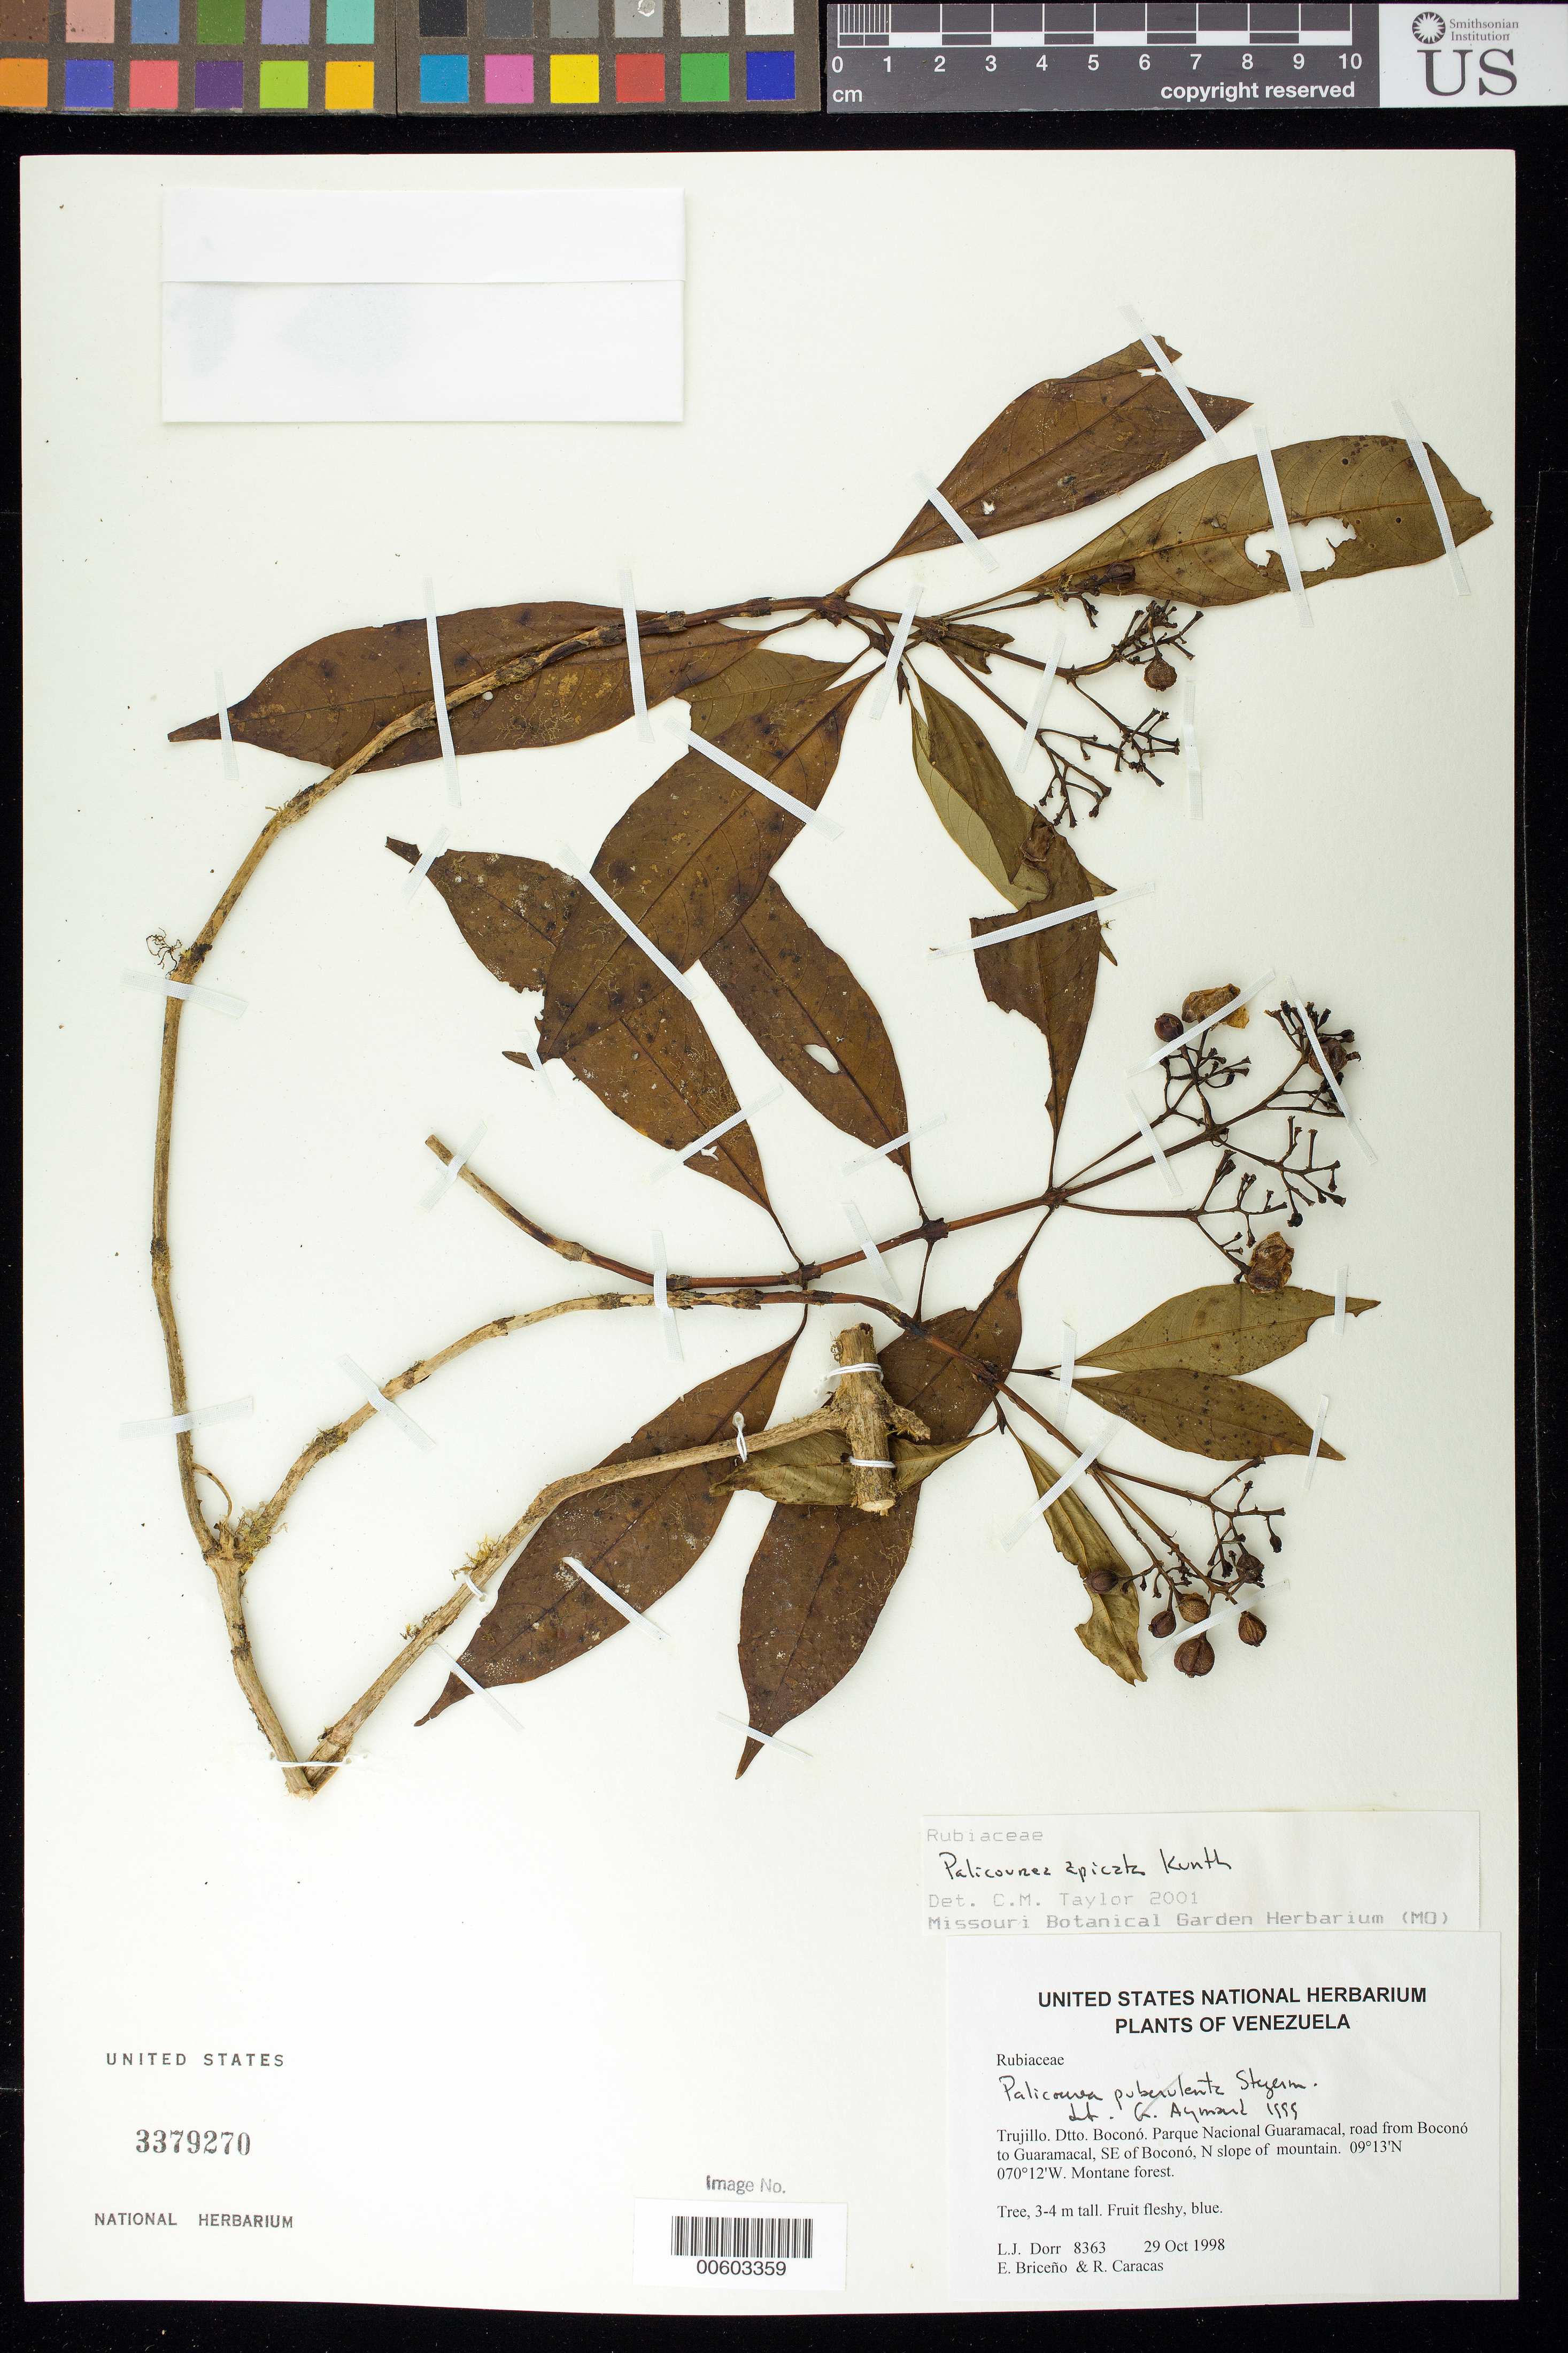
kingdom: Plantae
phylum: Tracheophyta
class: Magnoliopsida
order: Gentianales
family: Rubiaceae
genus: Palicourea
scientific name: Palicourea apicata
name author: Kunth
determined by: Taylor, Charlotte M.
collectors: L. J. Dorr, E. Briceño & R. Caracas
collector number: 8363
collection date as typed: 29 Oct 1998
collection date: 1998-10-29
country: Venezuela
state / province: Trujillo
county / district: Boconó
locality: Parque Nacional Guaramacal, road from Boconó to Guaramacal, SE of Boconó, N slope of mountain.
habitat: Montane forest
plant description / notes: PORT, US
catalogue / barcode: US 3379270